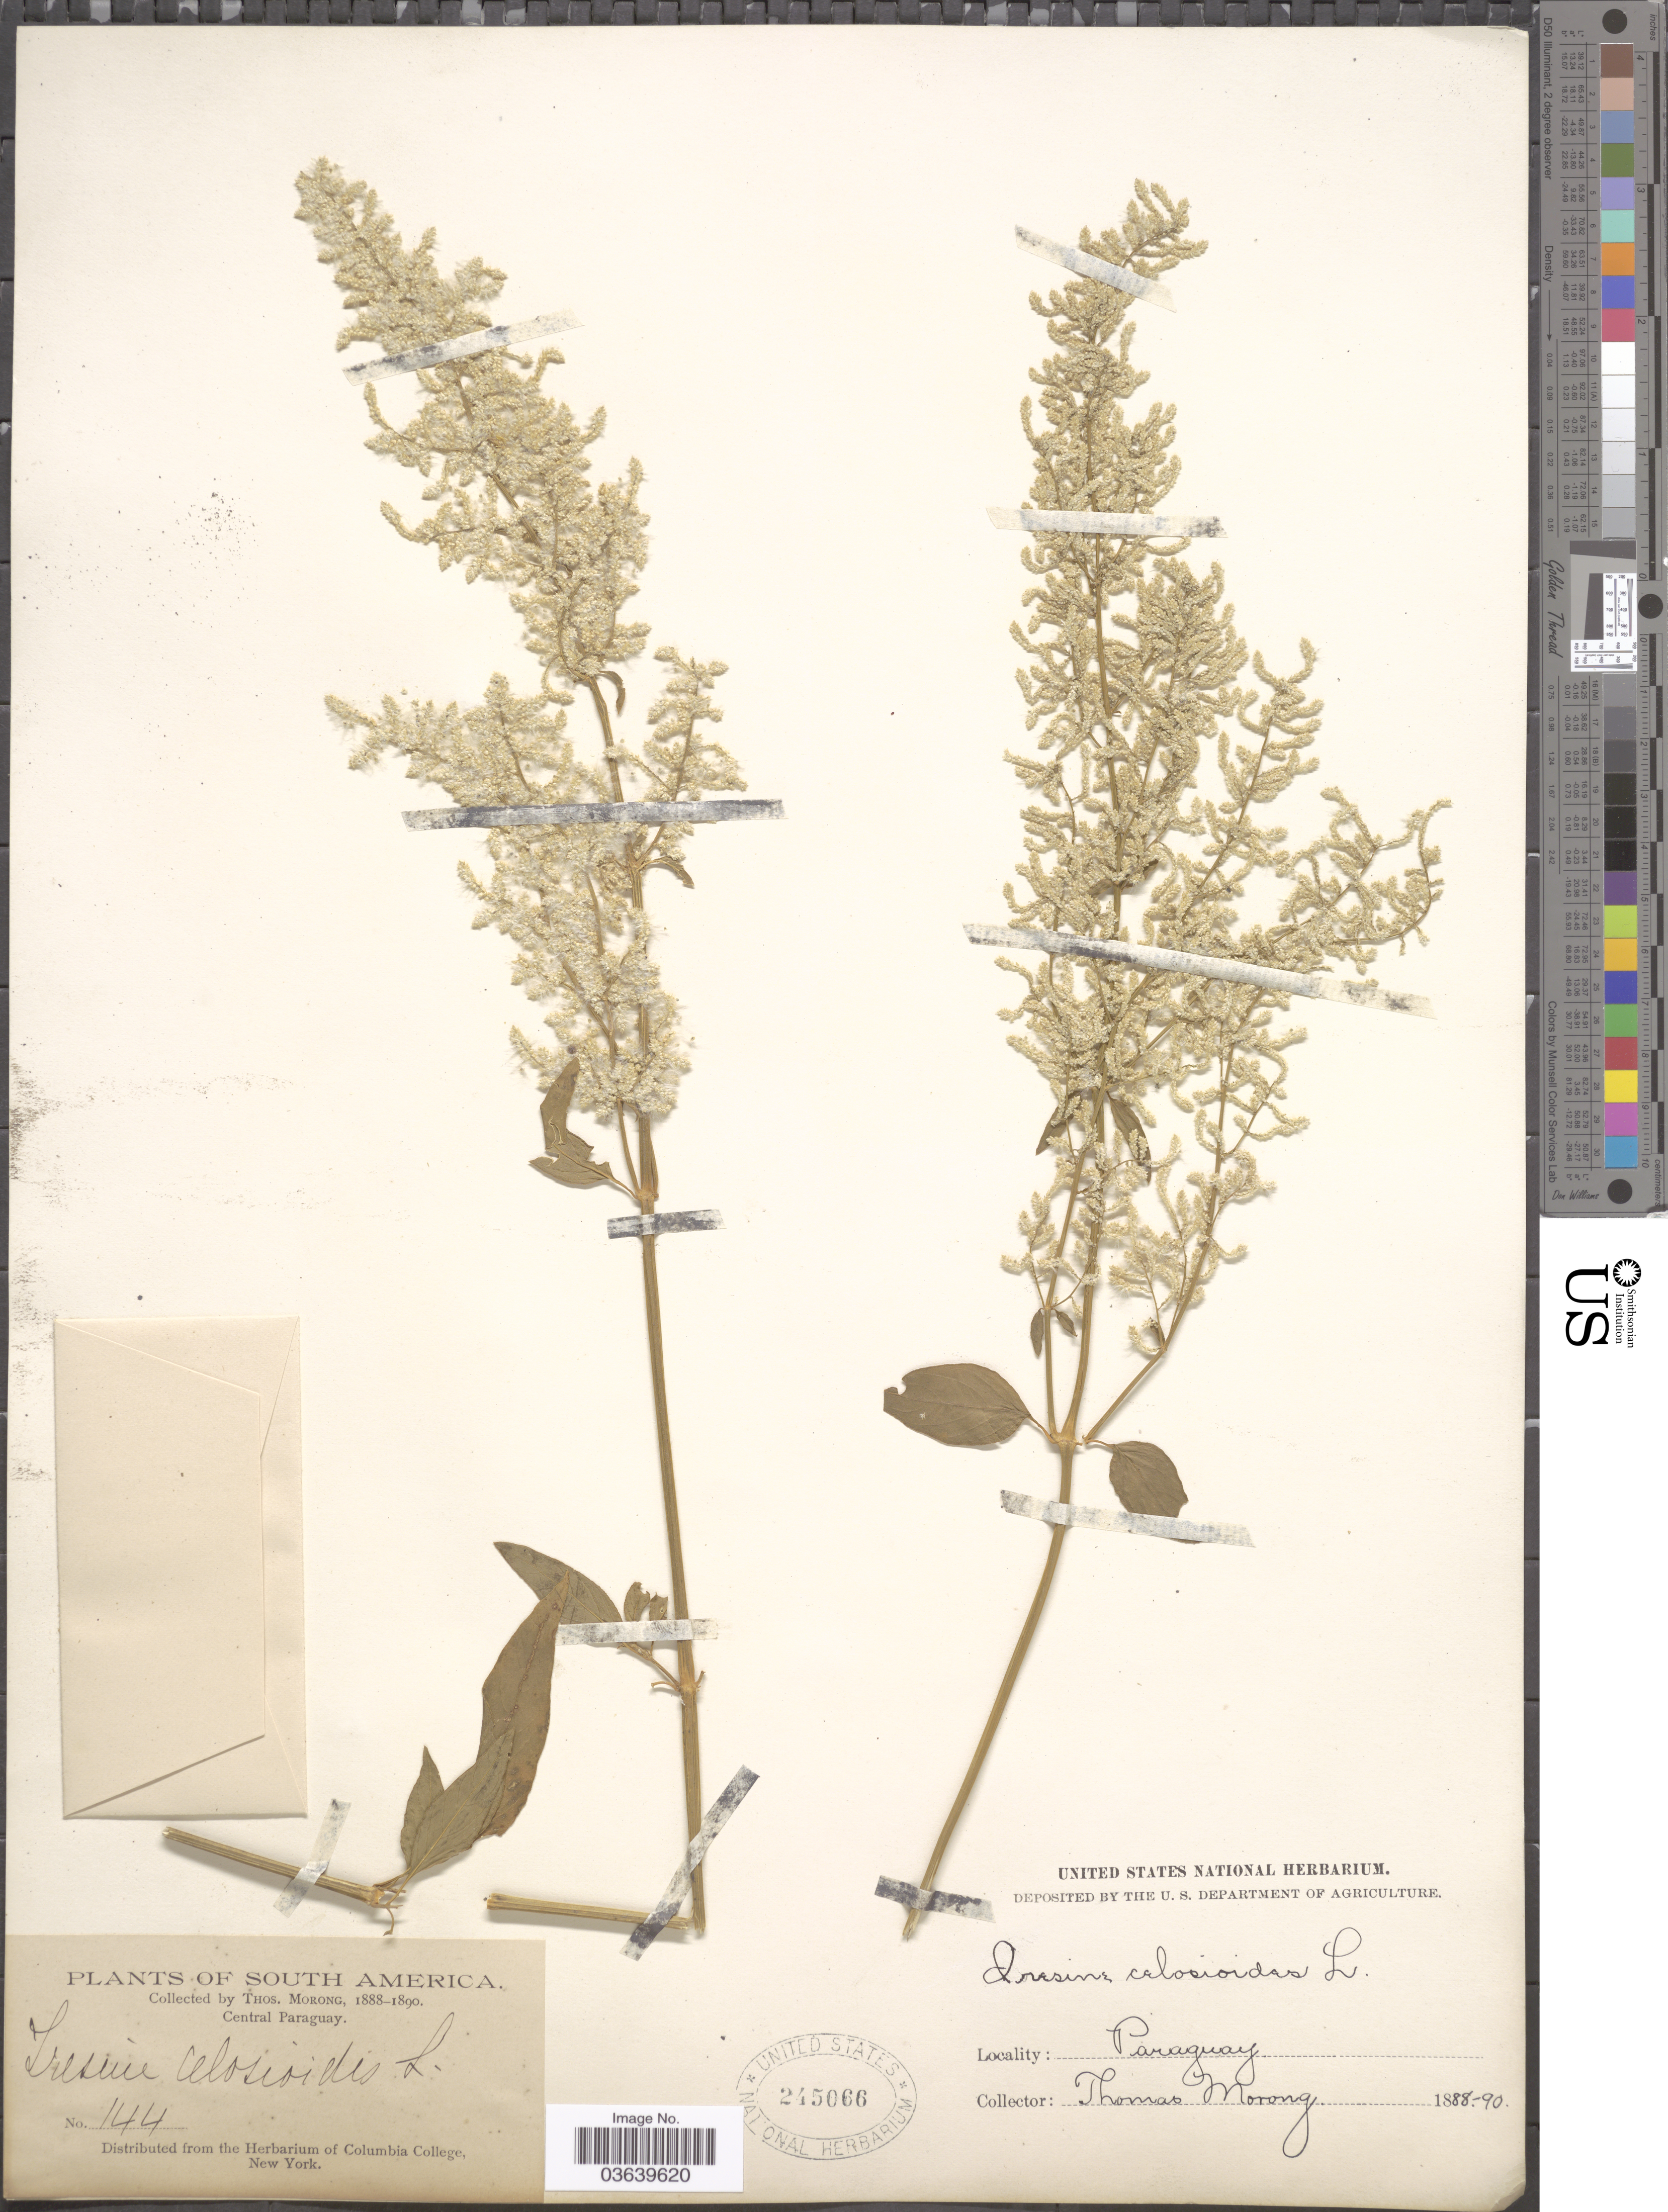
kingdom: Plantae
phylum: Tracheophyta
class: Magnoliopsida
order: Caryophyllales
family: Amaranthaceae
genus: Iresine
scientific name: Iresine diffusa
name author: Humb. & Bonpl. ex Willd.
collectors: ex herb. T. Morong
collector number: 144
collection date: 1888/1890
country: Paraguay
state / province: Central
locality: Central Paraguay.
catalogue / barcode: US 245066